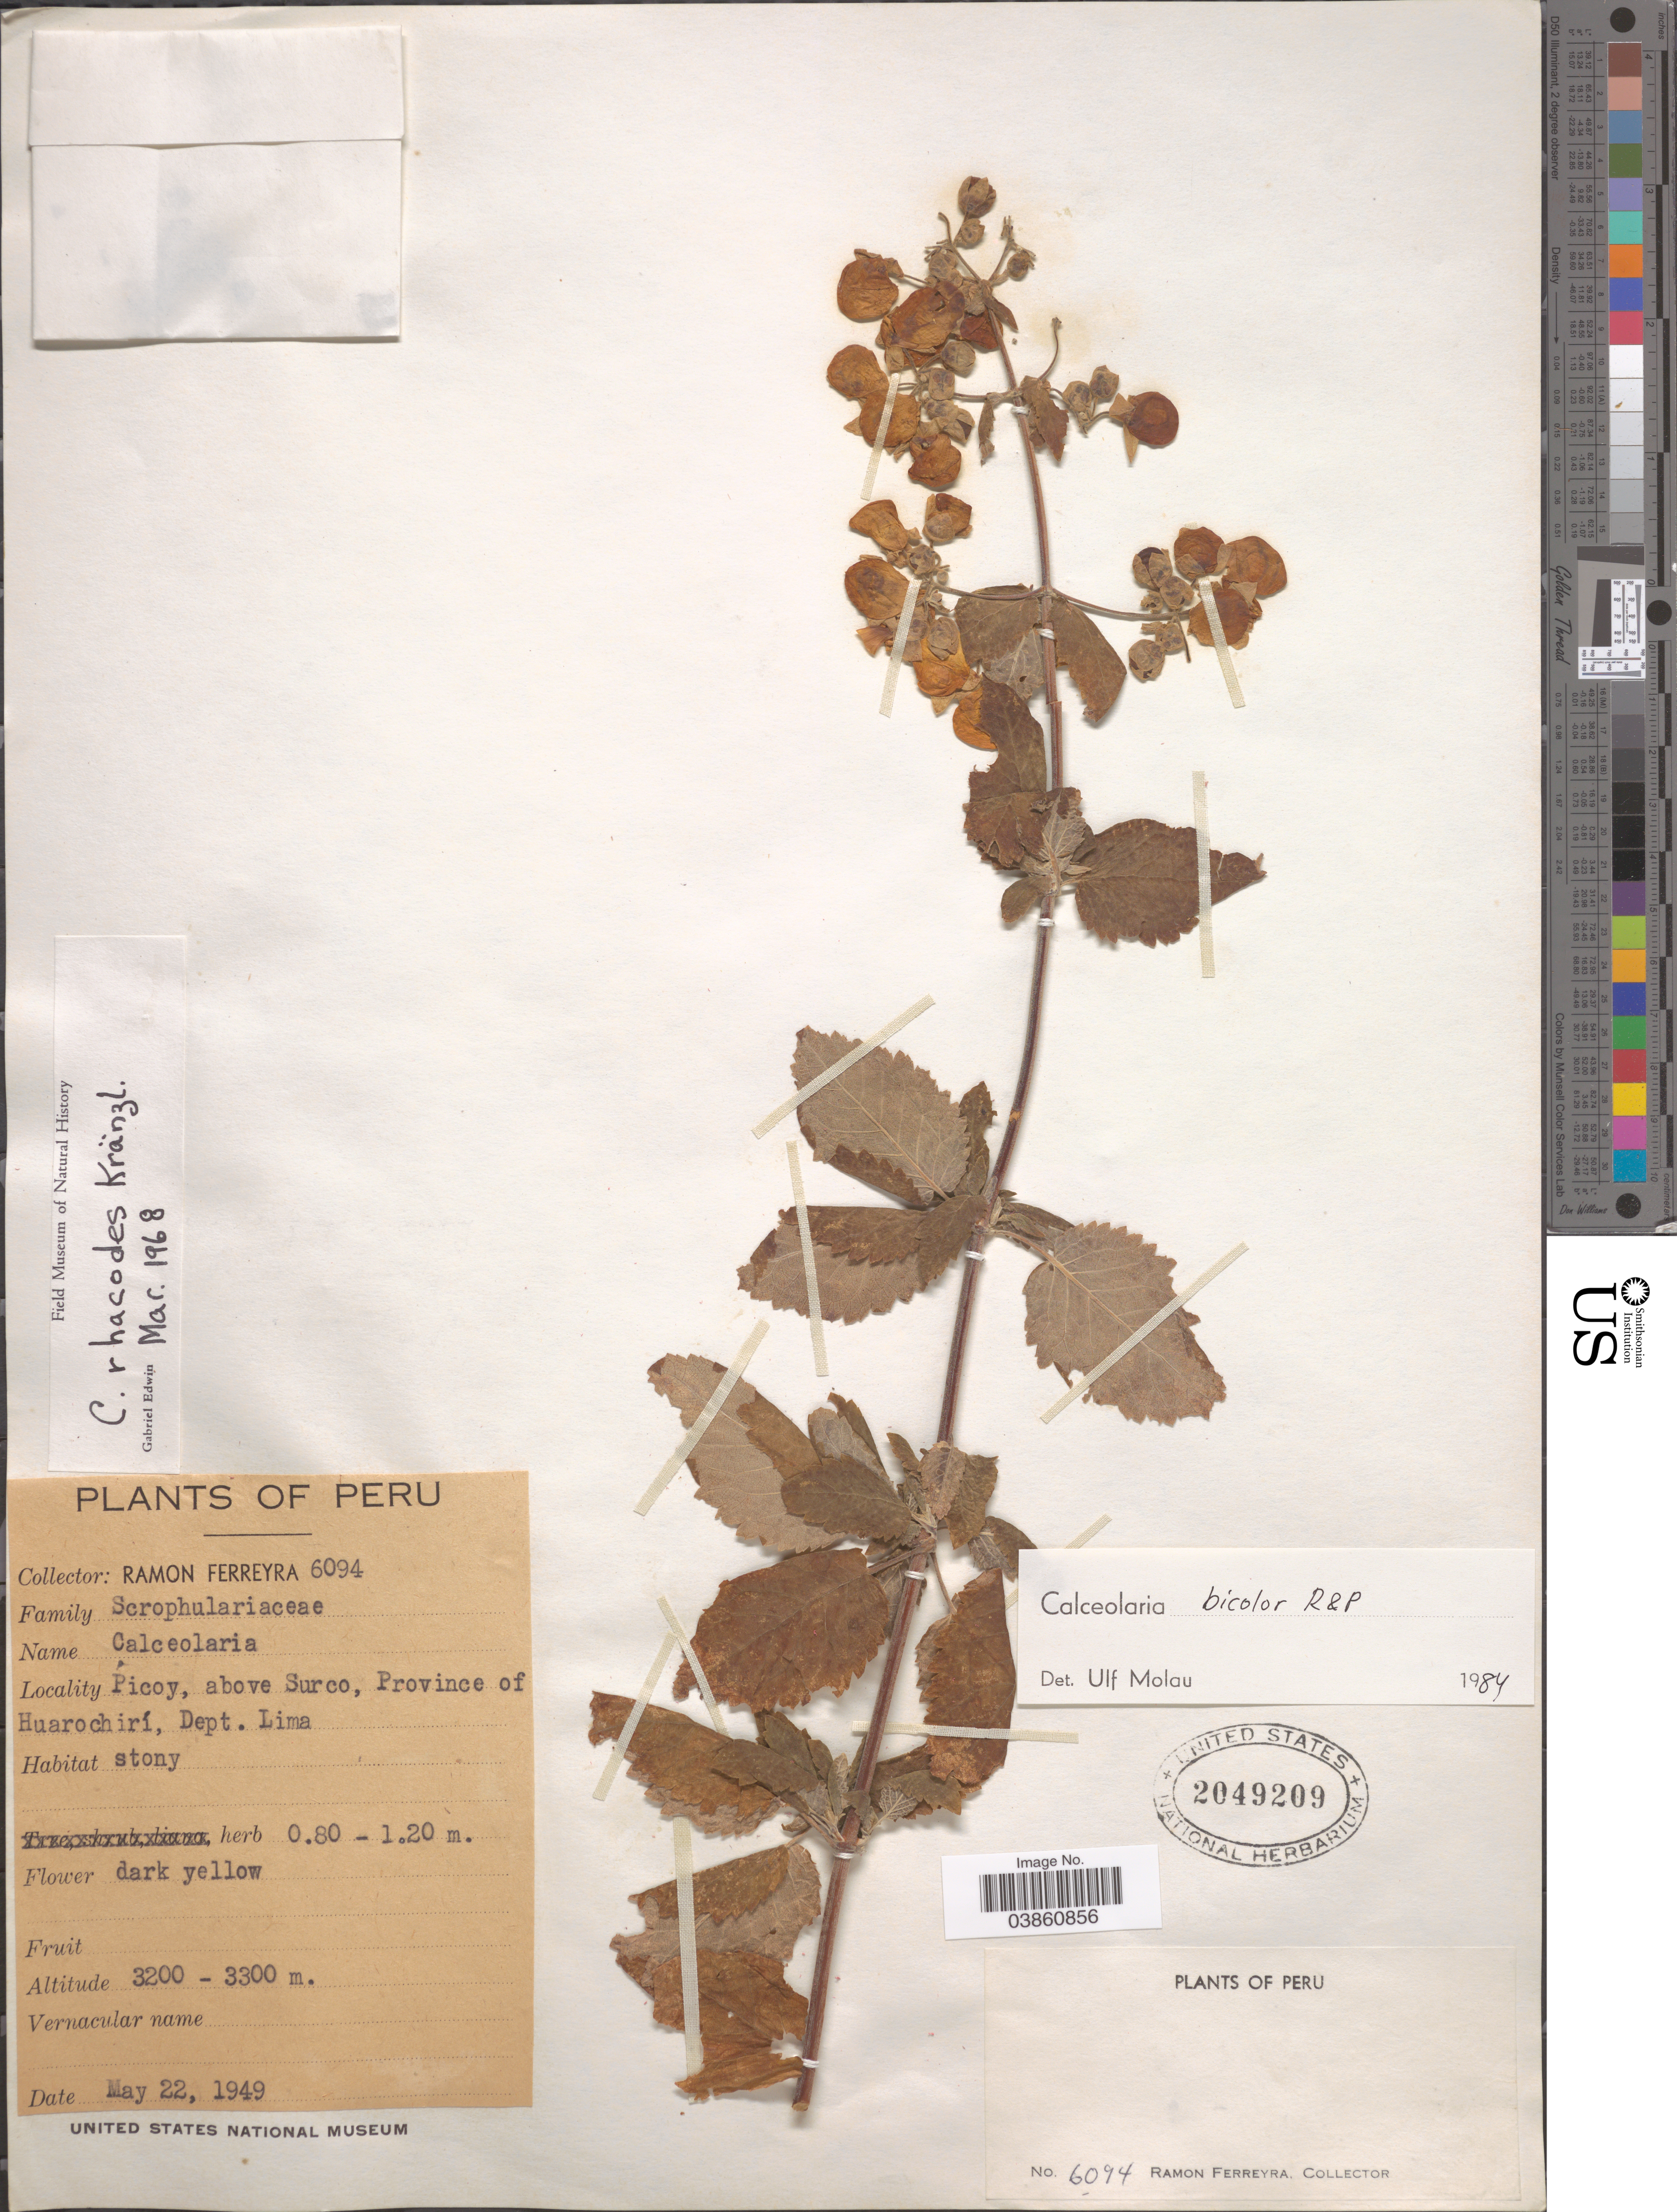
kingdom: Plantae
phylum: Tracheophyta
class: Magnoliopsida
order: Lamiales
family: Calceolariaceae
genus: Calceolaria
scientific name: Calceolaria bicolor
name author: Ruiz & Pav.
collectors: R. A. Ferreyra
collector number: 6094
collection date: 1949-05-22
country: Peru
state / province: Lima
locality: Picoy, above Surco, Province of Huarochirí, Dept. Lima.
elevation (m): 3200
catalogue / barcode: US 2049209